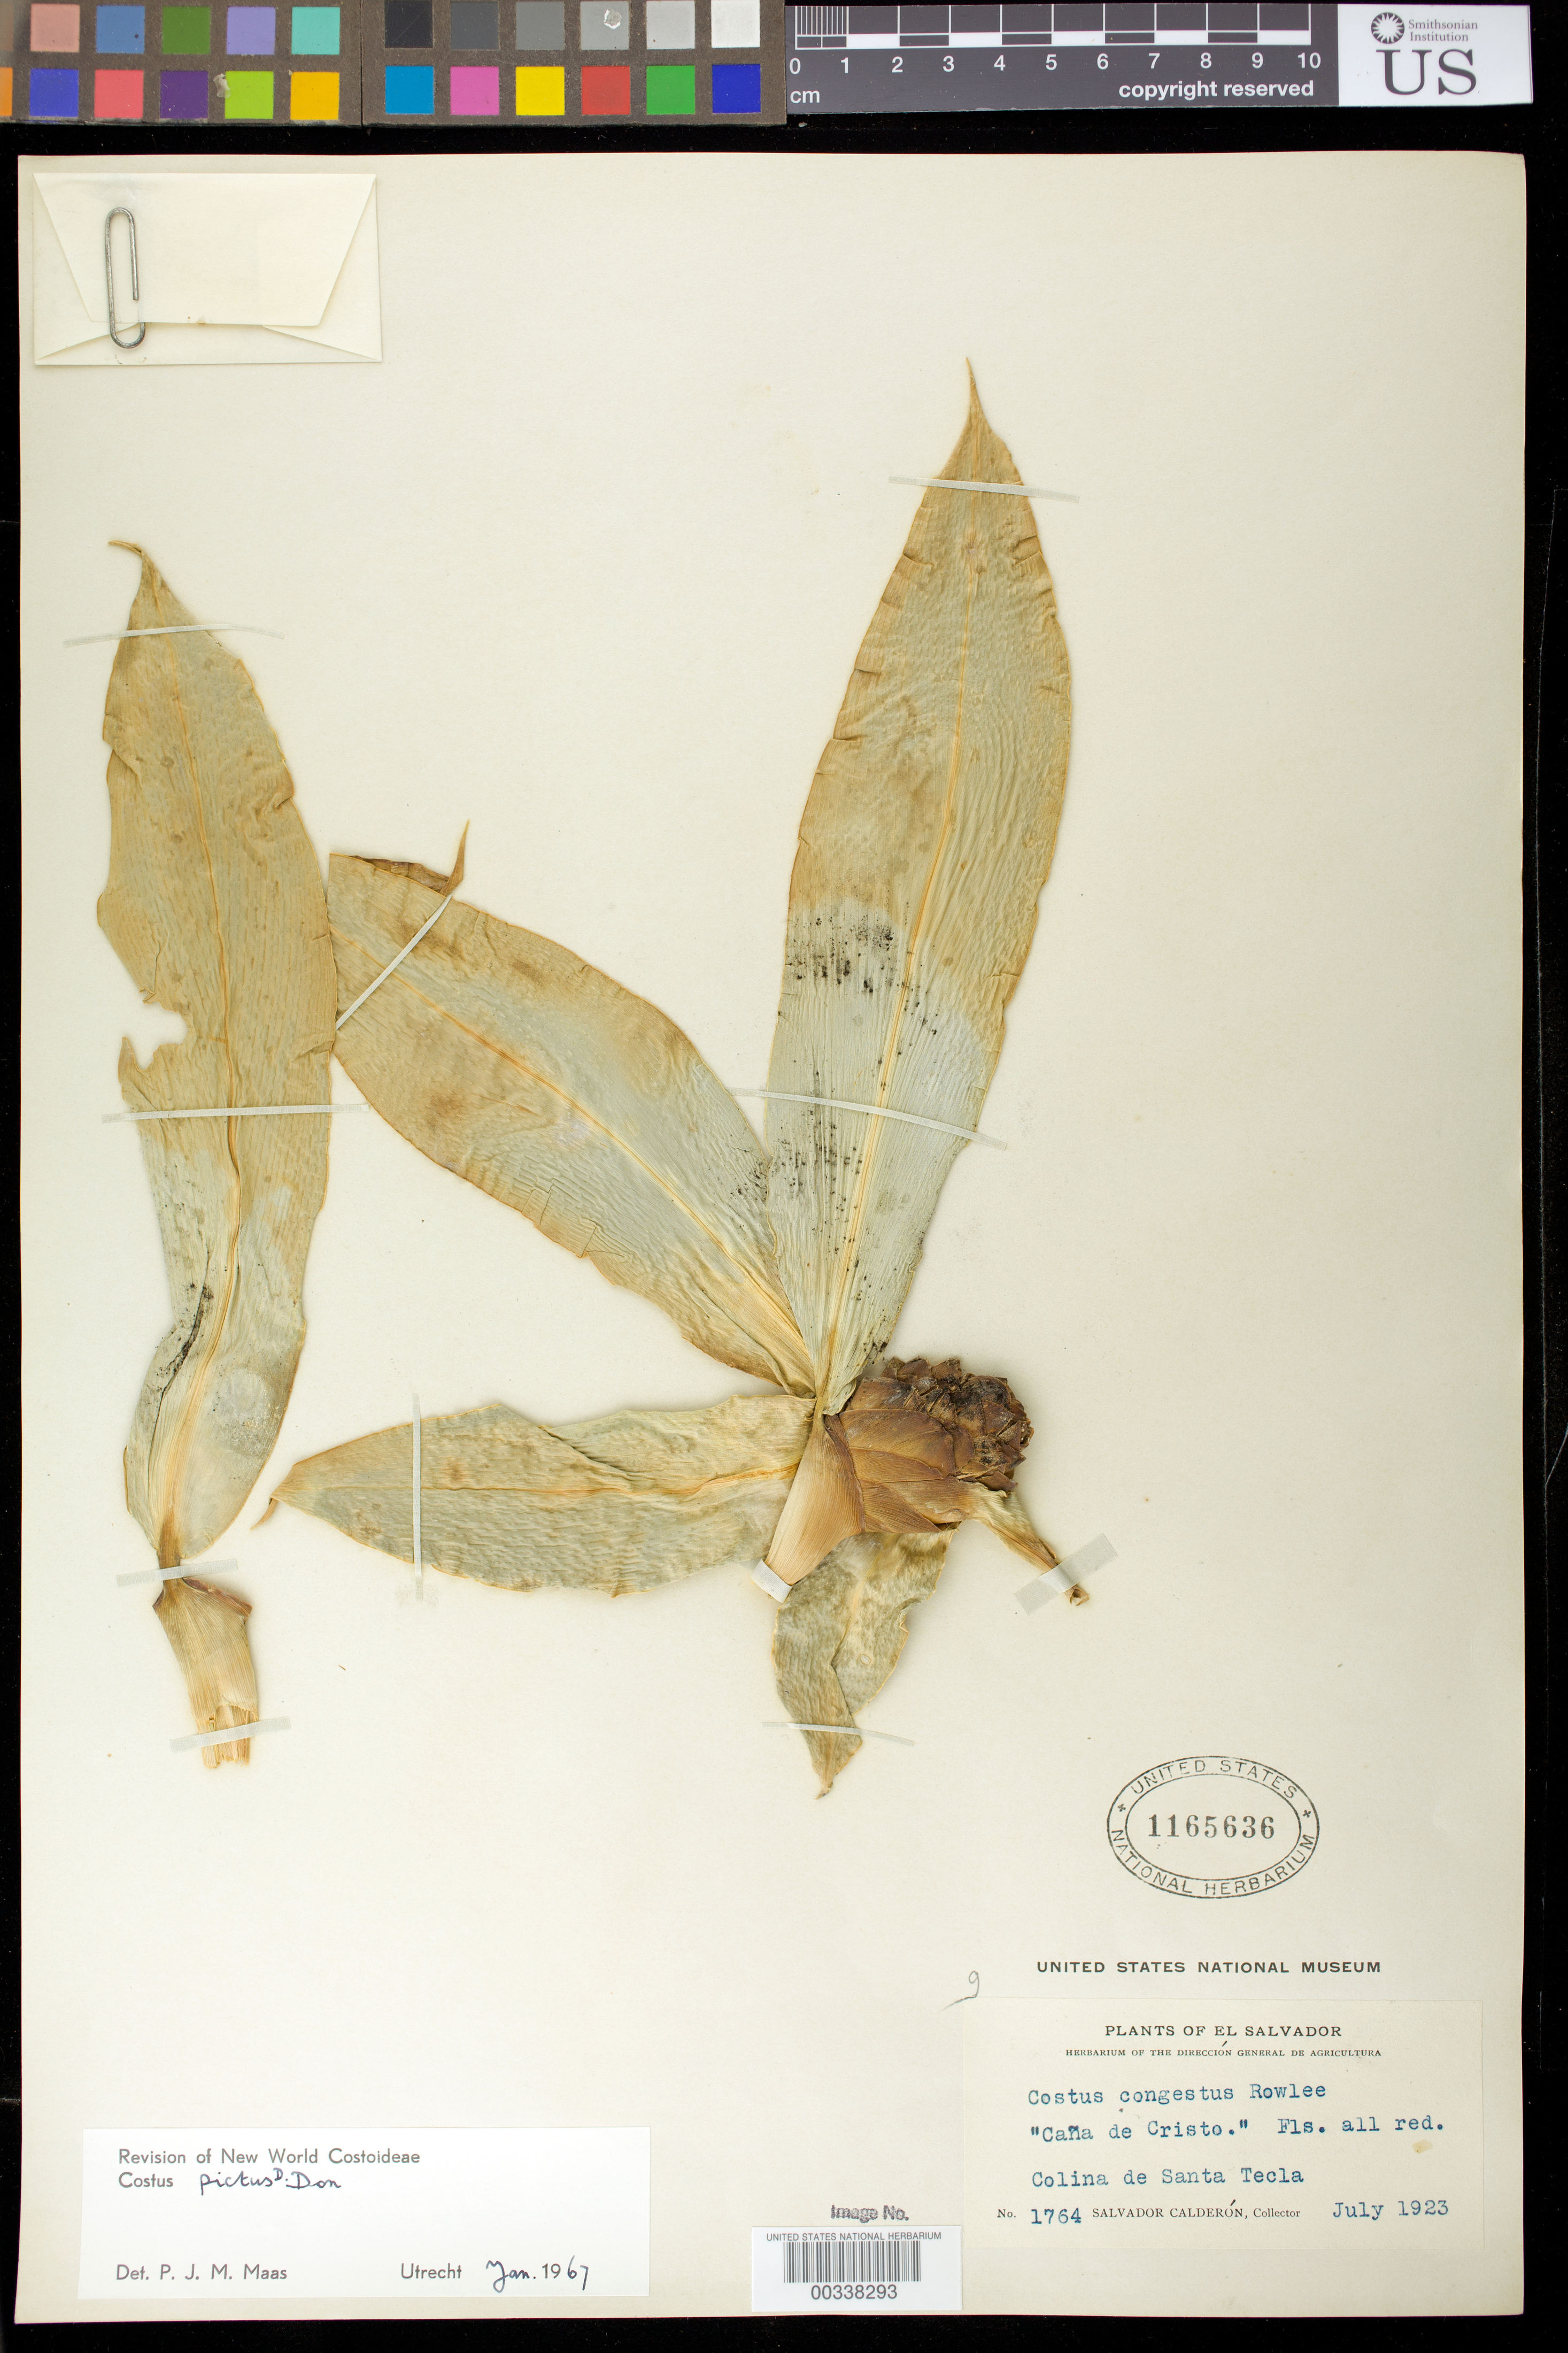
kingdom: Plantae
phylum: Tracheophyta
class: Liliopsida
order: Zingiberales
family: Costaceae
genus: Costus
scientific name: Costus pictus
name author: D. Don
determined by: Maas, Paul J. M.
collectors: S. Calderón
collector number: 1764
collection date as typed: Jul 1923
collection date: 1923-07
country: El Salvador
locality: Colina de santa tecla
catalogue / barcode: US 1165636